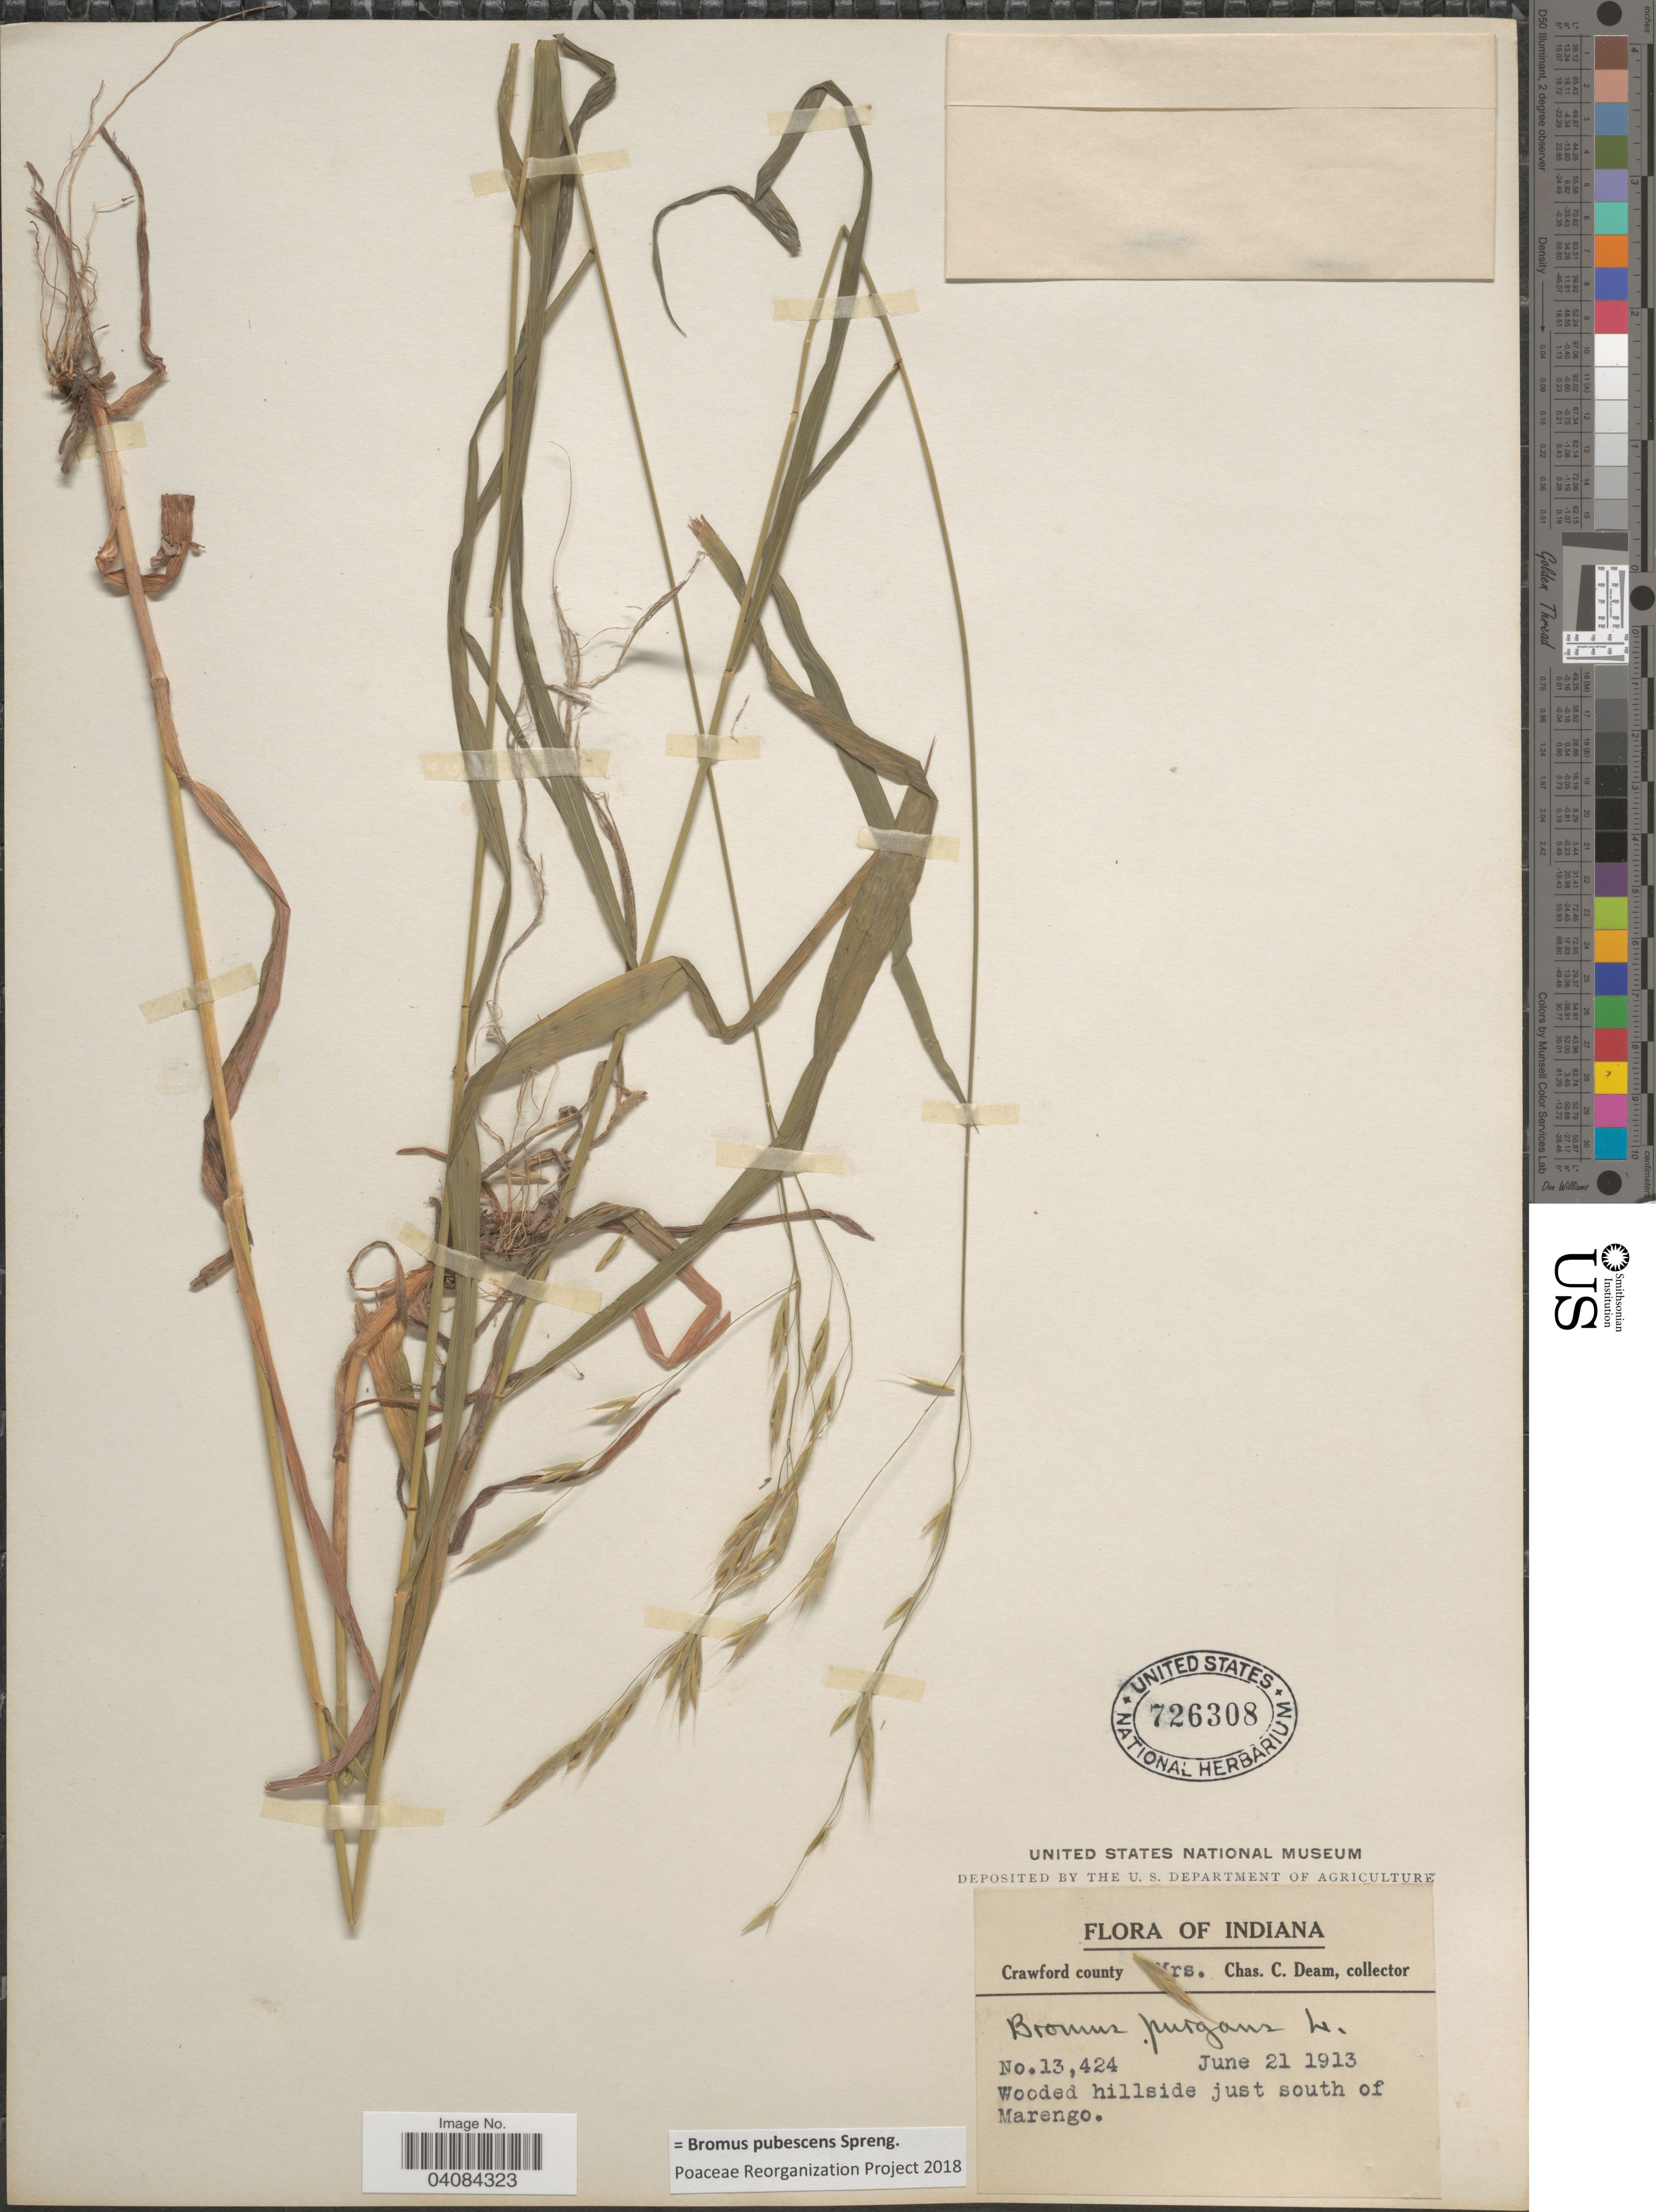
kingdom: Plantae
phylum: Tracheophyta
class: Liliopsida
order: Poales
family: Poaceae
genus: Bromus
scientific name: Bromus pubescens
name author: Muhl. ex Willd.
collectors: C. Deam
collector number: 13424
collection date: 1913-06-21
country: United States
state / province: Indiana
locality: Crawford county. Wooded hillside just south of Marengo.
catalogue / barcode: US 726308